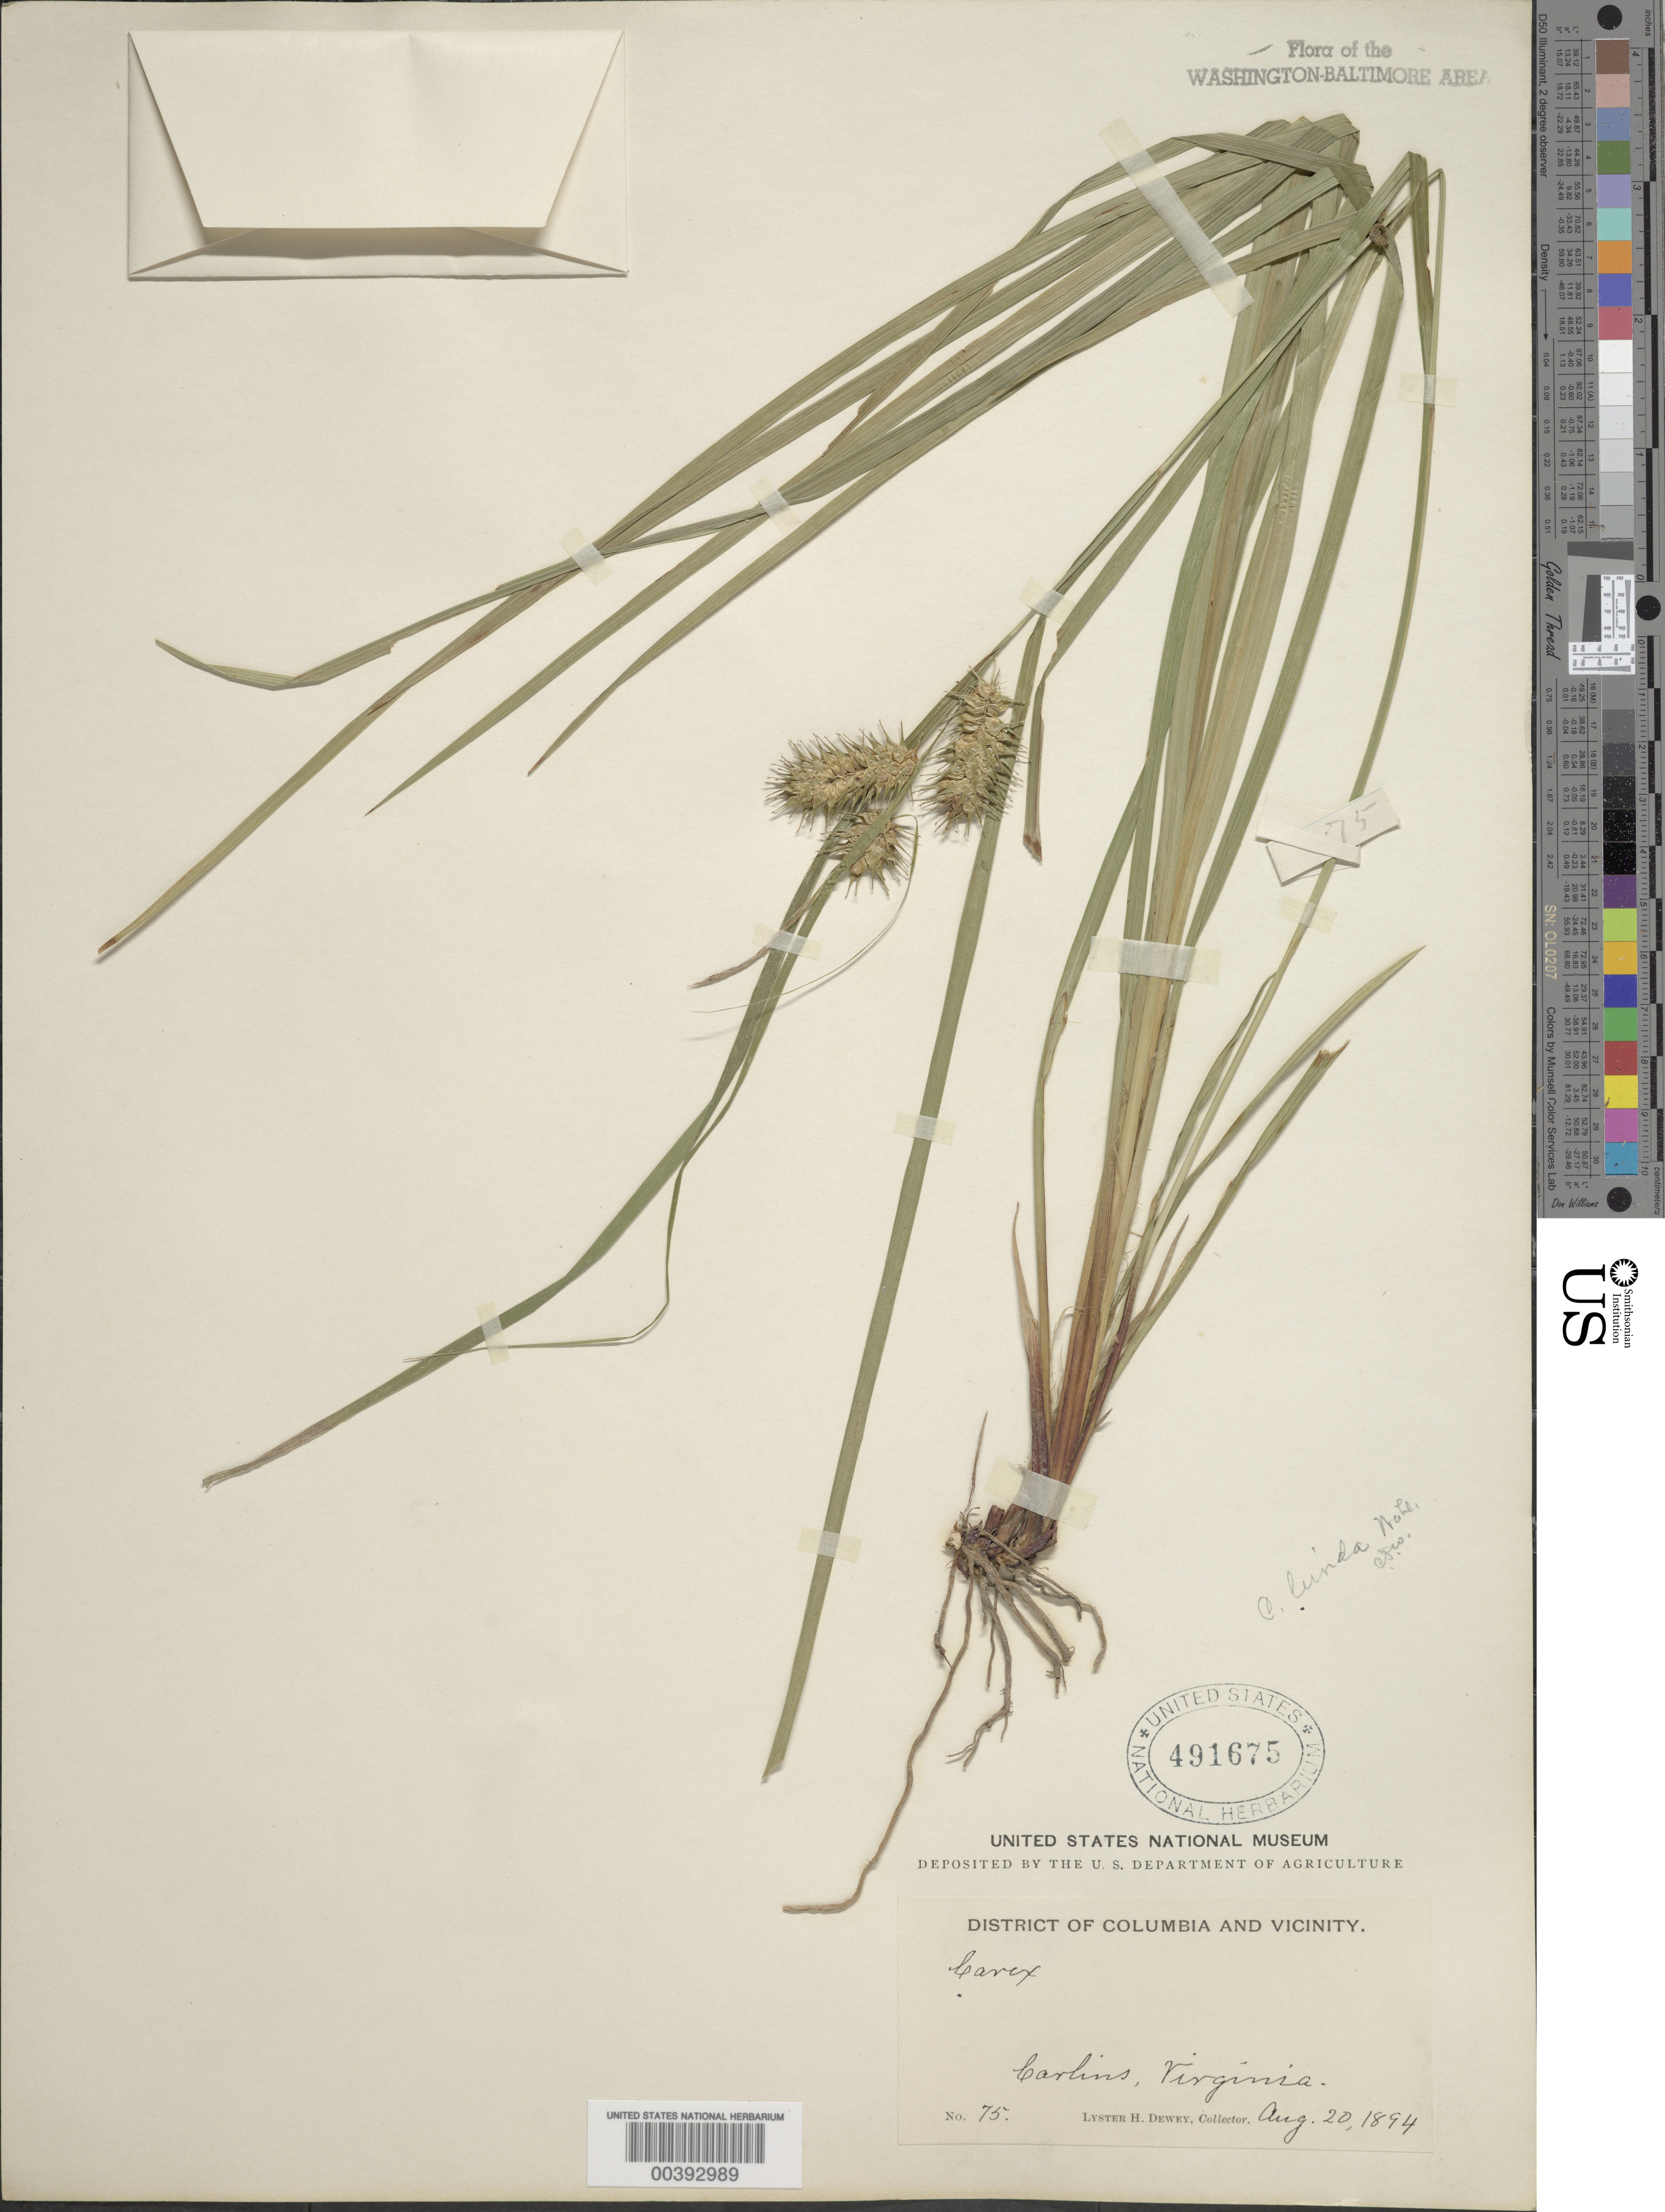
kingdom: Plantae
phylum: Tracheophyta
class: Liliopsida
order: Poales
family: Cyperaceae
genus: Carex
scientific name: Carex lurida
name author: Wahlenb.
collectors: L. H. Dewey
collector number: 75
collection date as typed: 20 Aug 1894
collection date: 1894-08-20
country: United States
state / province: Virginia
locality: Carlins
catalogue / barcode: US 491675